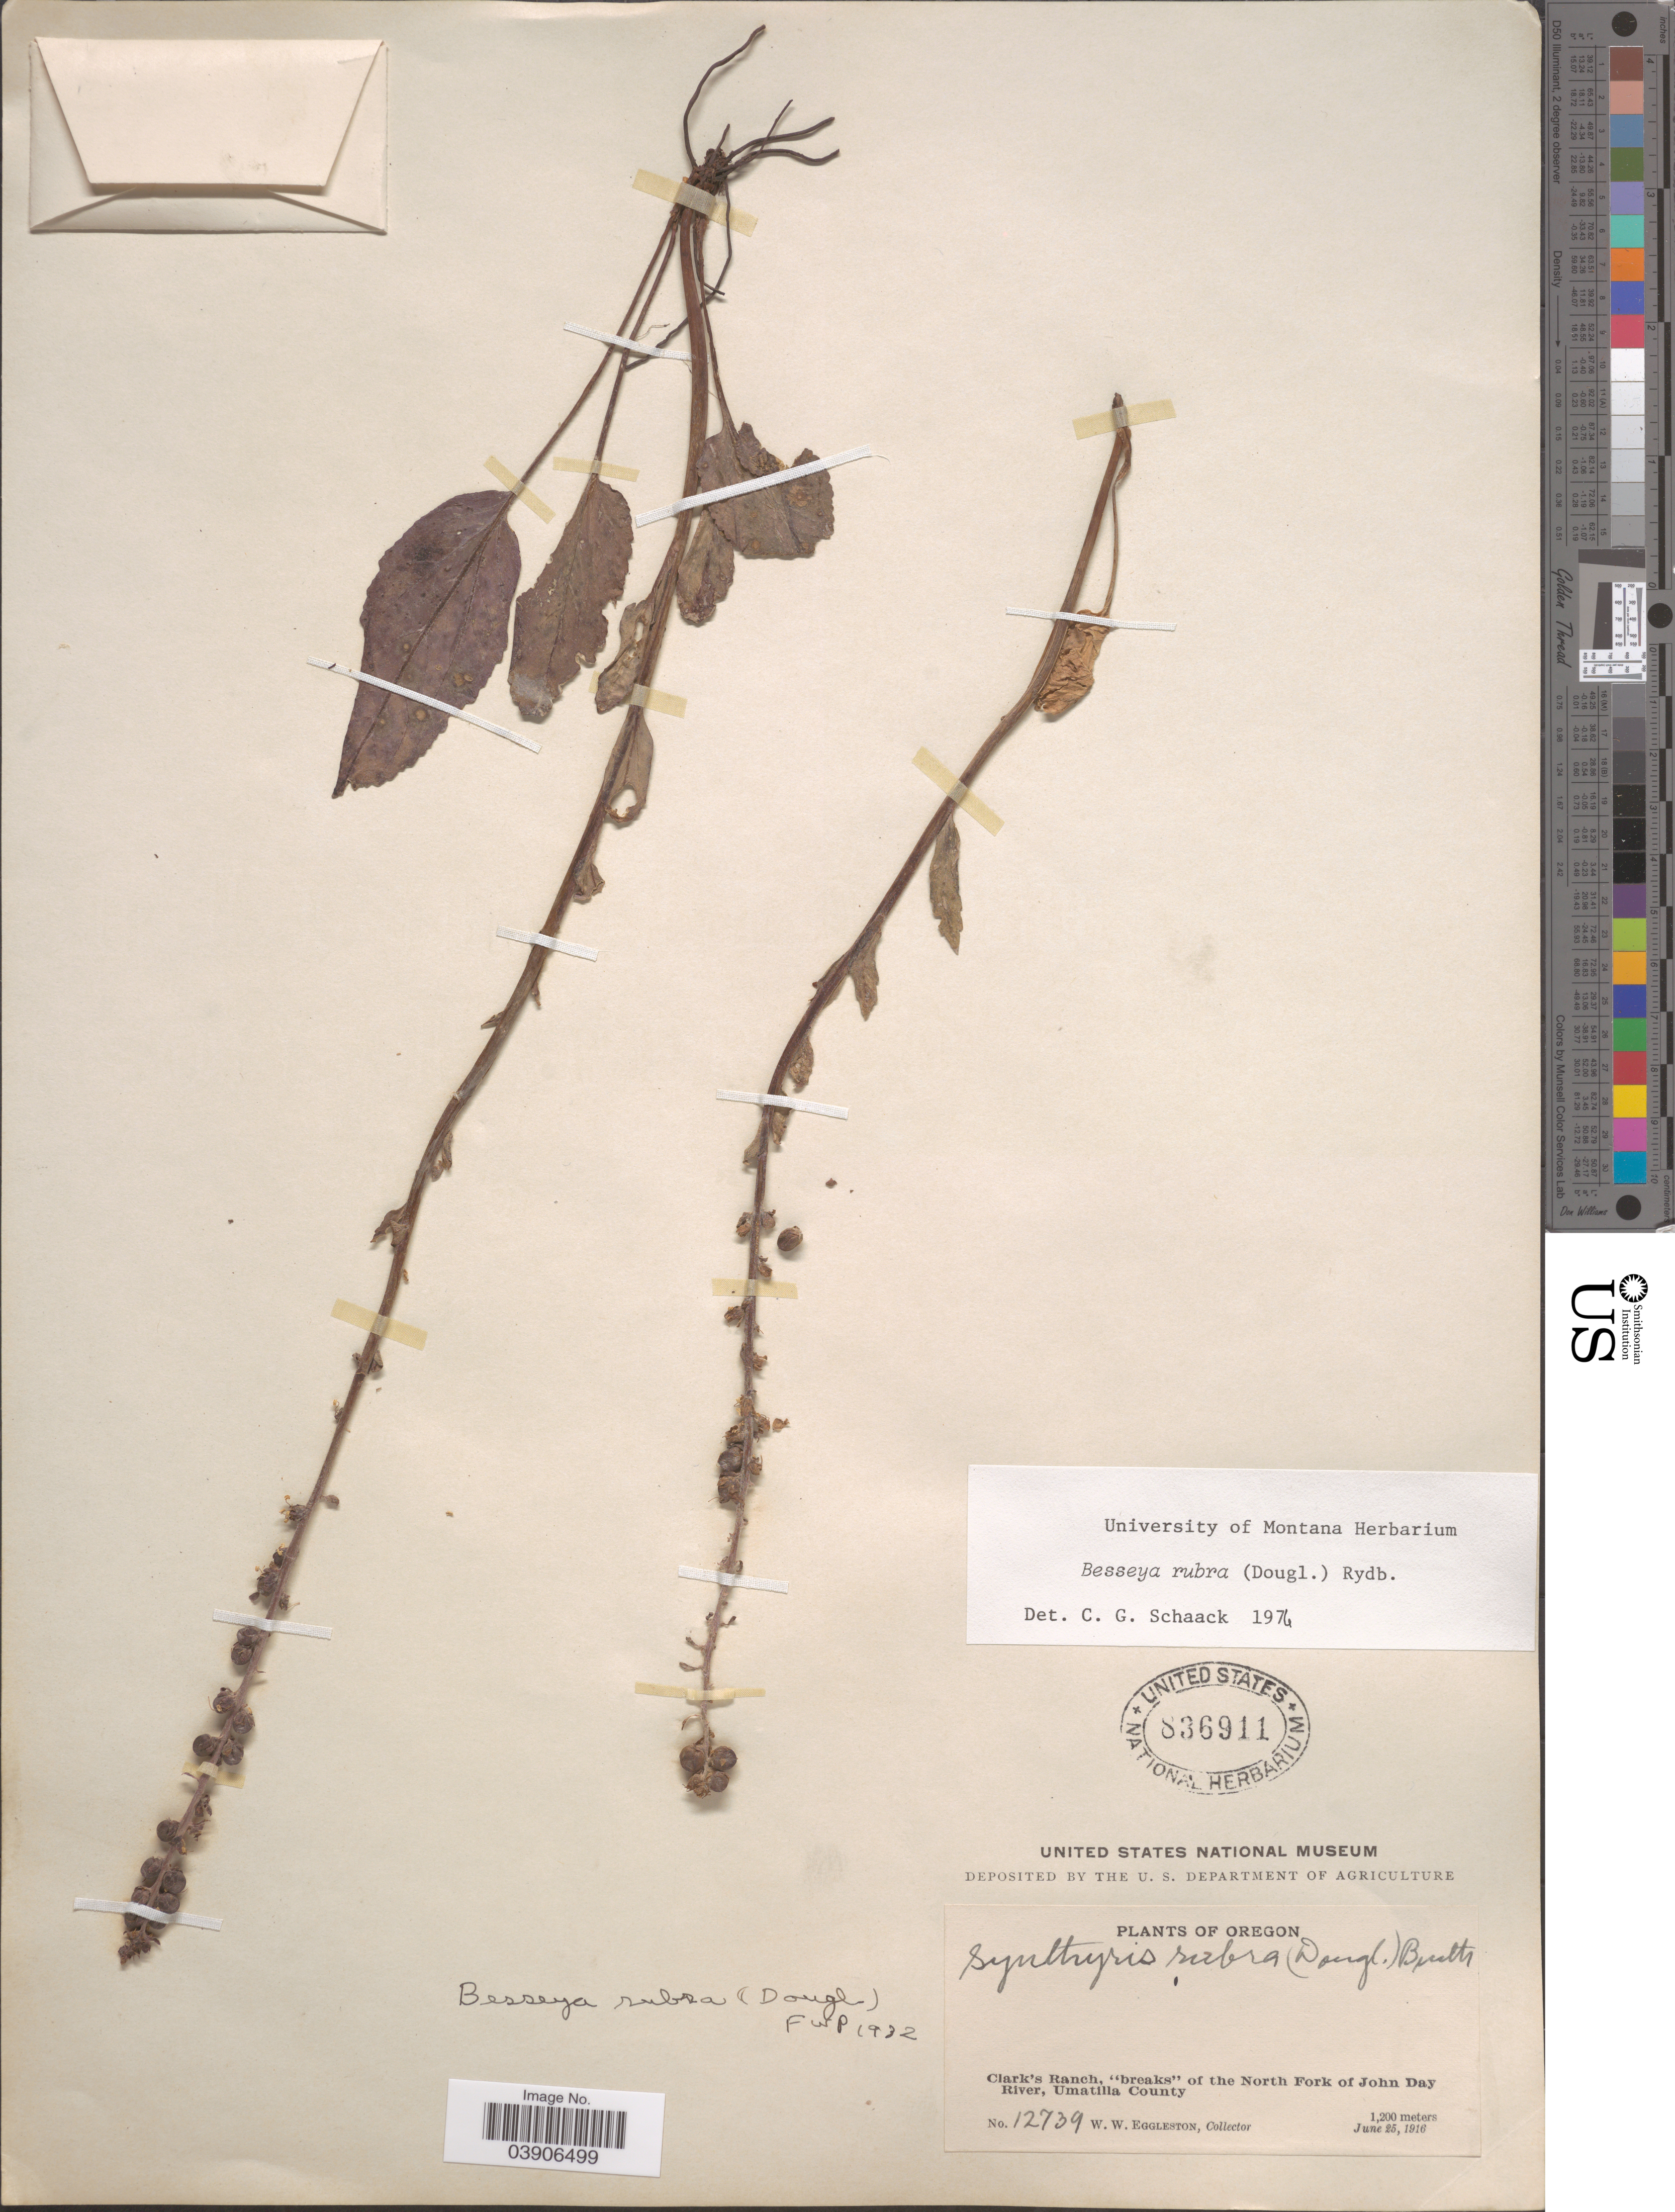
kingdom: Plantae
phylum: Tracheophyta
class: Magnoliopsida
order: Lamiales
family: Plantaginaceae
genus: Synthyris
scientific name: Synthyris rubra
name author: (Douglas ex Hook.) Benth.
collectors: W. W. Eggleston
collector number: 12739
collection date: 1916-06-25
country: United States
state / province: Oregon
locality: Clark's Ranch, "breaks" of the North Fork of John Day River, Umatilla County.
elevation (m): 1200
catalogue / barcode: US 836911